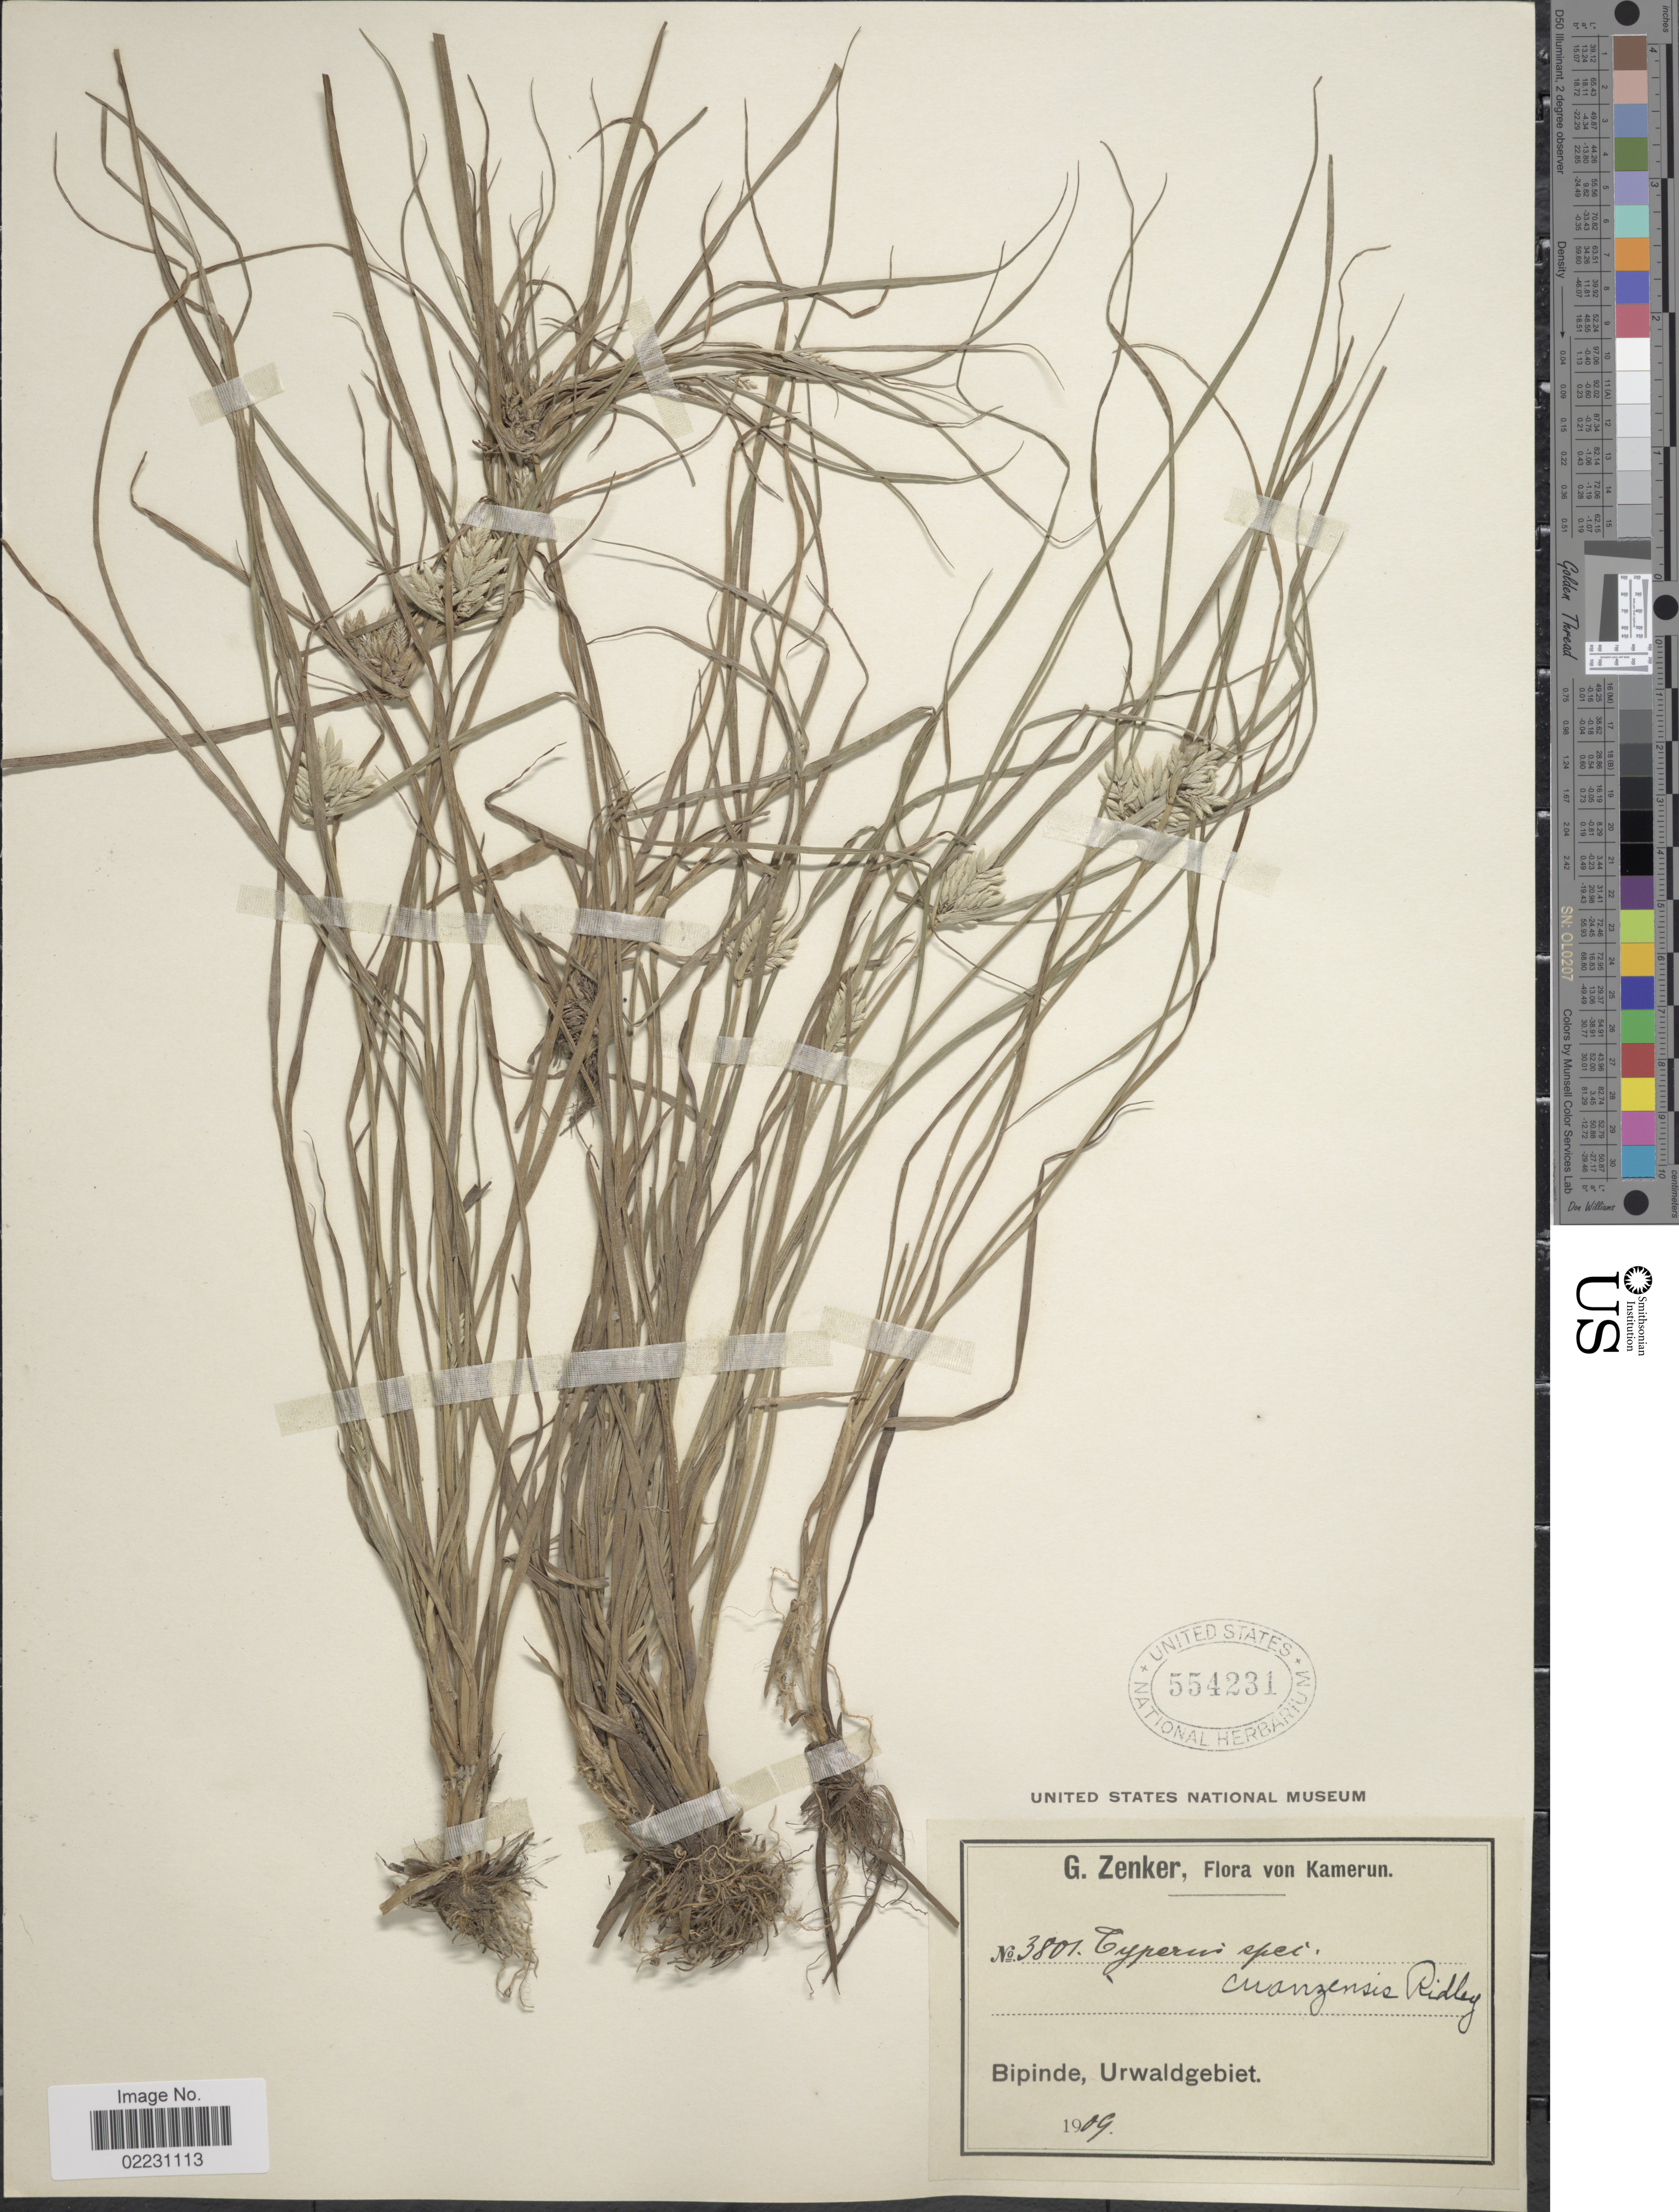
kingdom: Plantae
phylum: Tracheophyta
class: Liliopsida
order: Poales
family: Cyperaceae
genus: Cyperus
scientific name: Cyperus smithianus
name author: Ridl.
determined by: Strong, Mark T., (BOT), Smithsonian Institution - National Museum of Natural History (UNITED STATES)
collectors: G. A. Zenker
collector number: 3801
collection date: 1909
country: Cameroon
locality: Bipinde, Urwaldgebiet. Kamerun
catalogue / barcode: US 554231